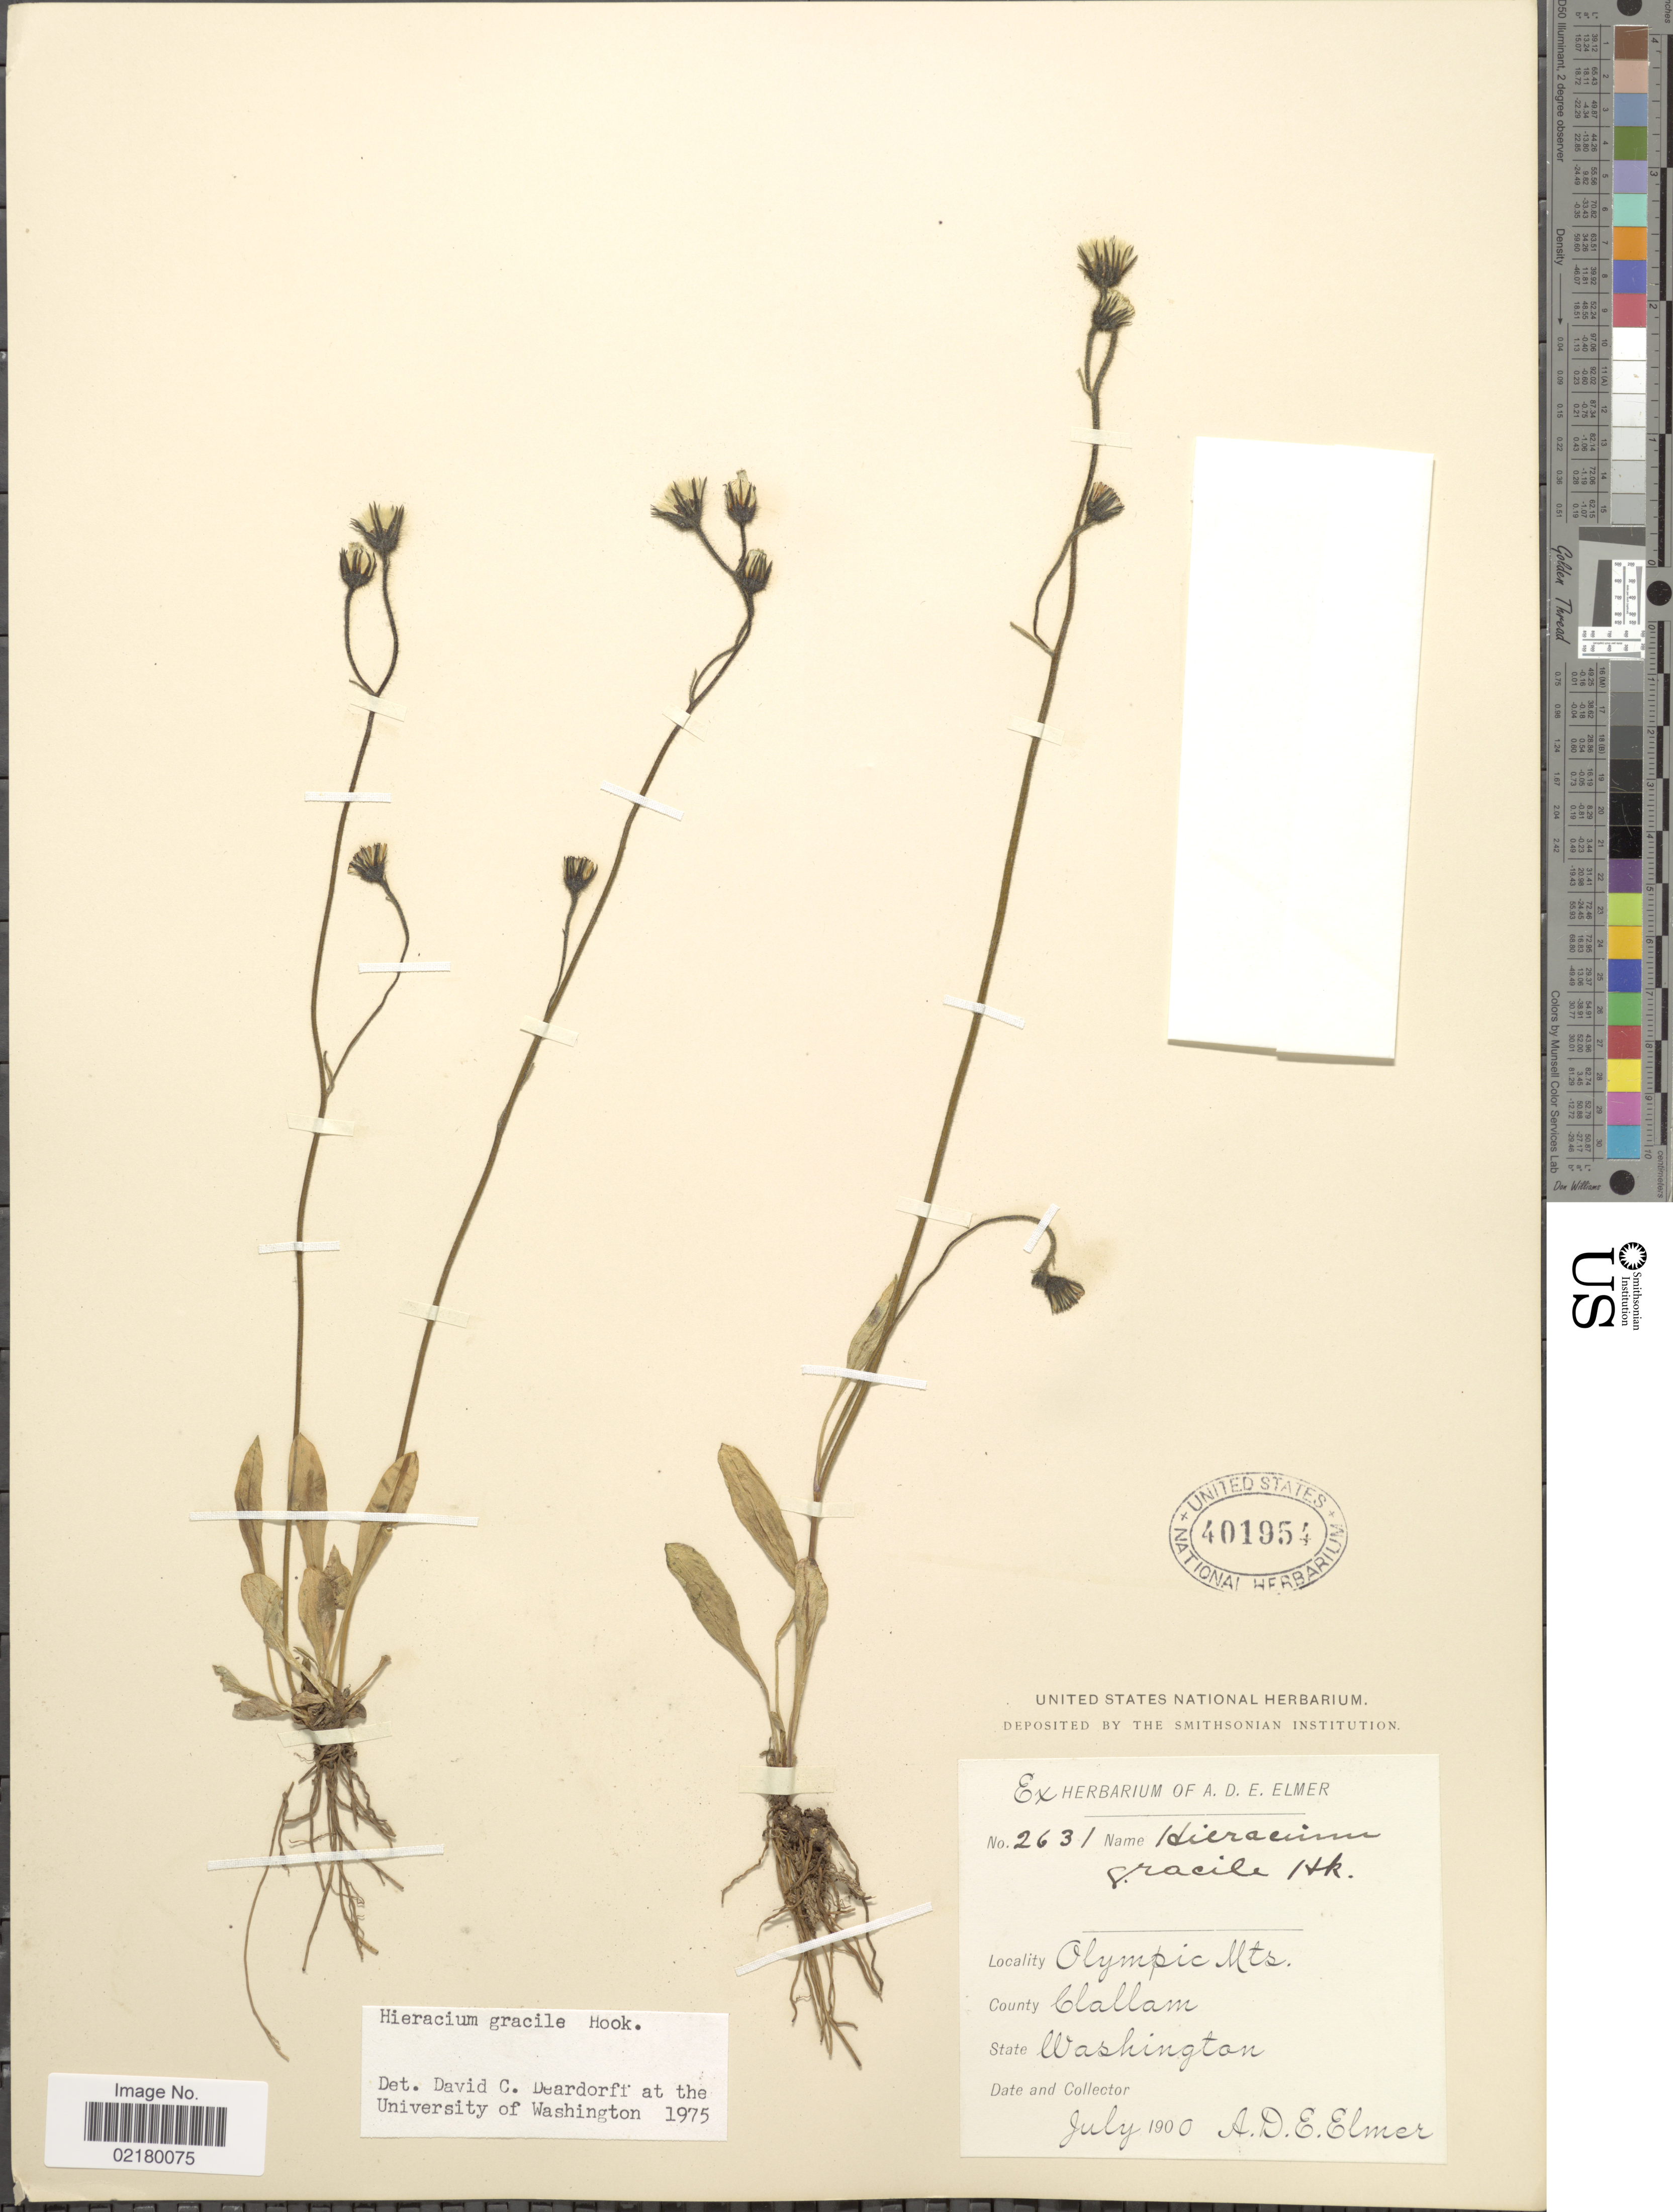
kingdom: Plantae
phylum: Tracheophyta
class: Magnoliopsida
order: Asterales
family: Asteraceae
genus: Hieracium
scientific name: Hieracium triste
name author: Willd. ex Spreng.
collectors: A. D. E. Elmer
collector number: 2631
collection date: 1900-07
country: United States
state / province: Washington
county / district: Clallam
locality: Olympic Mts, County Clallam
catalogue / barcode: US 401954